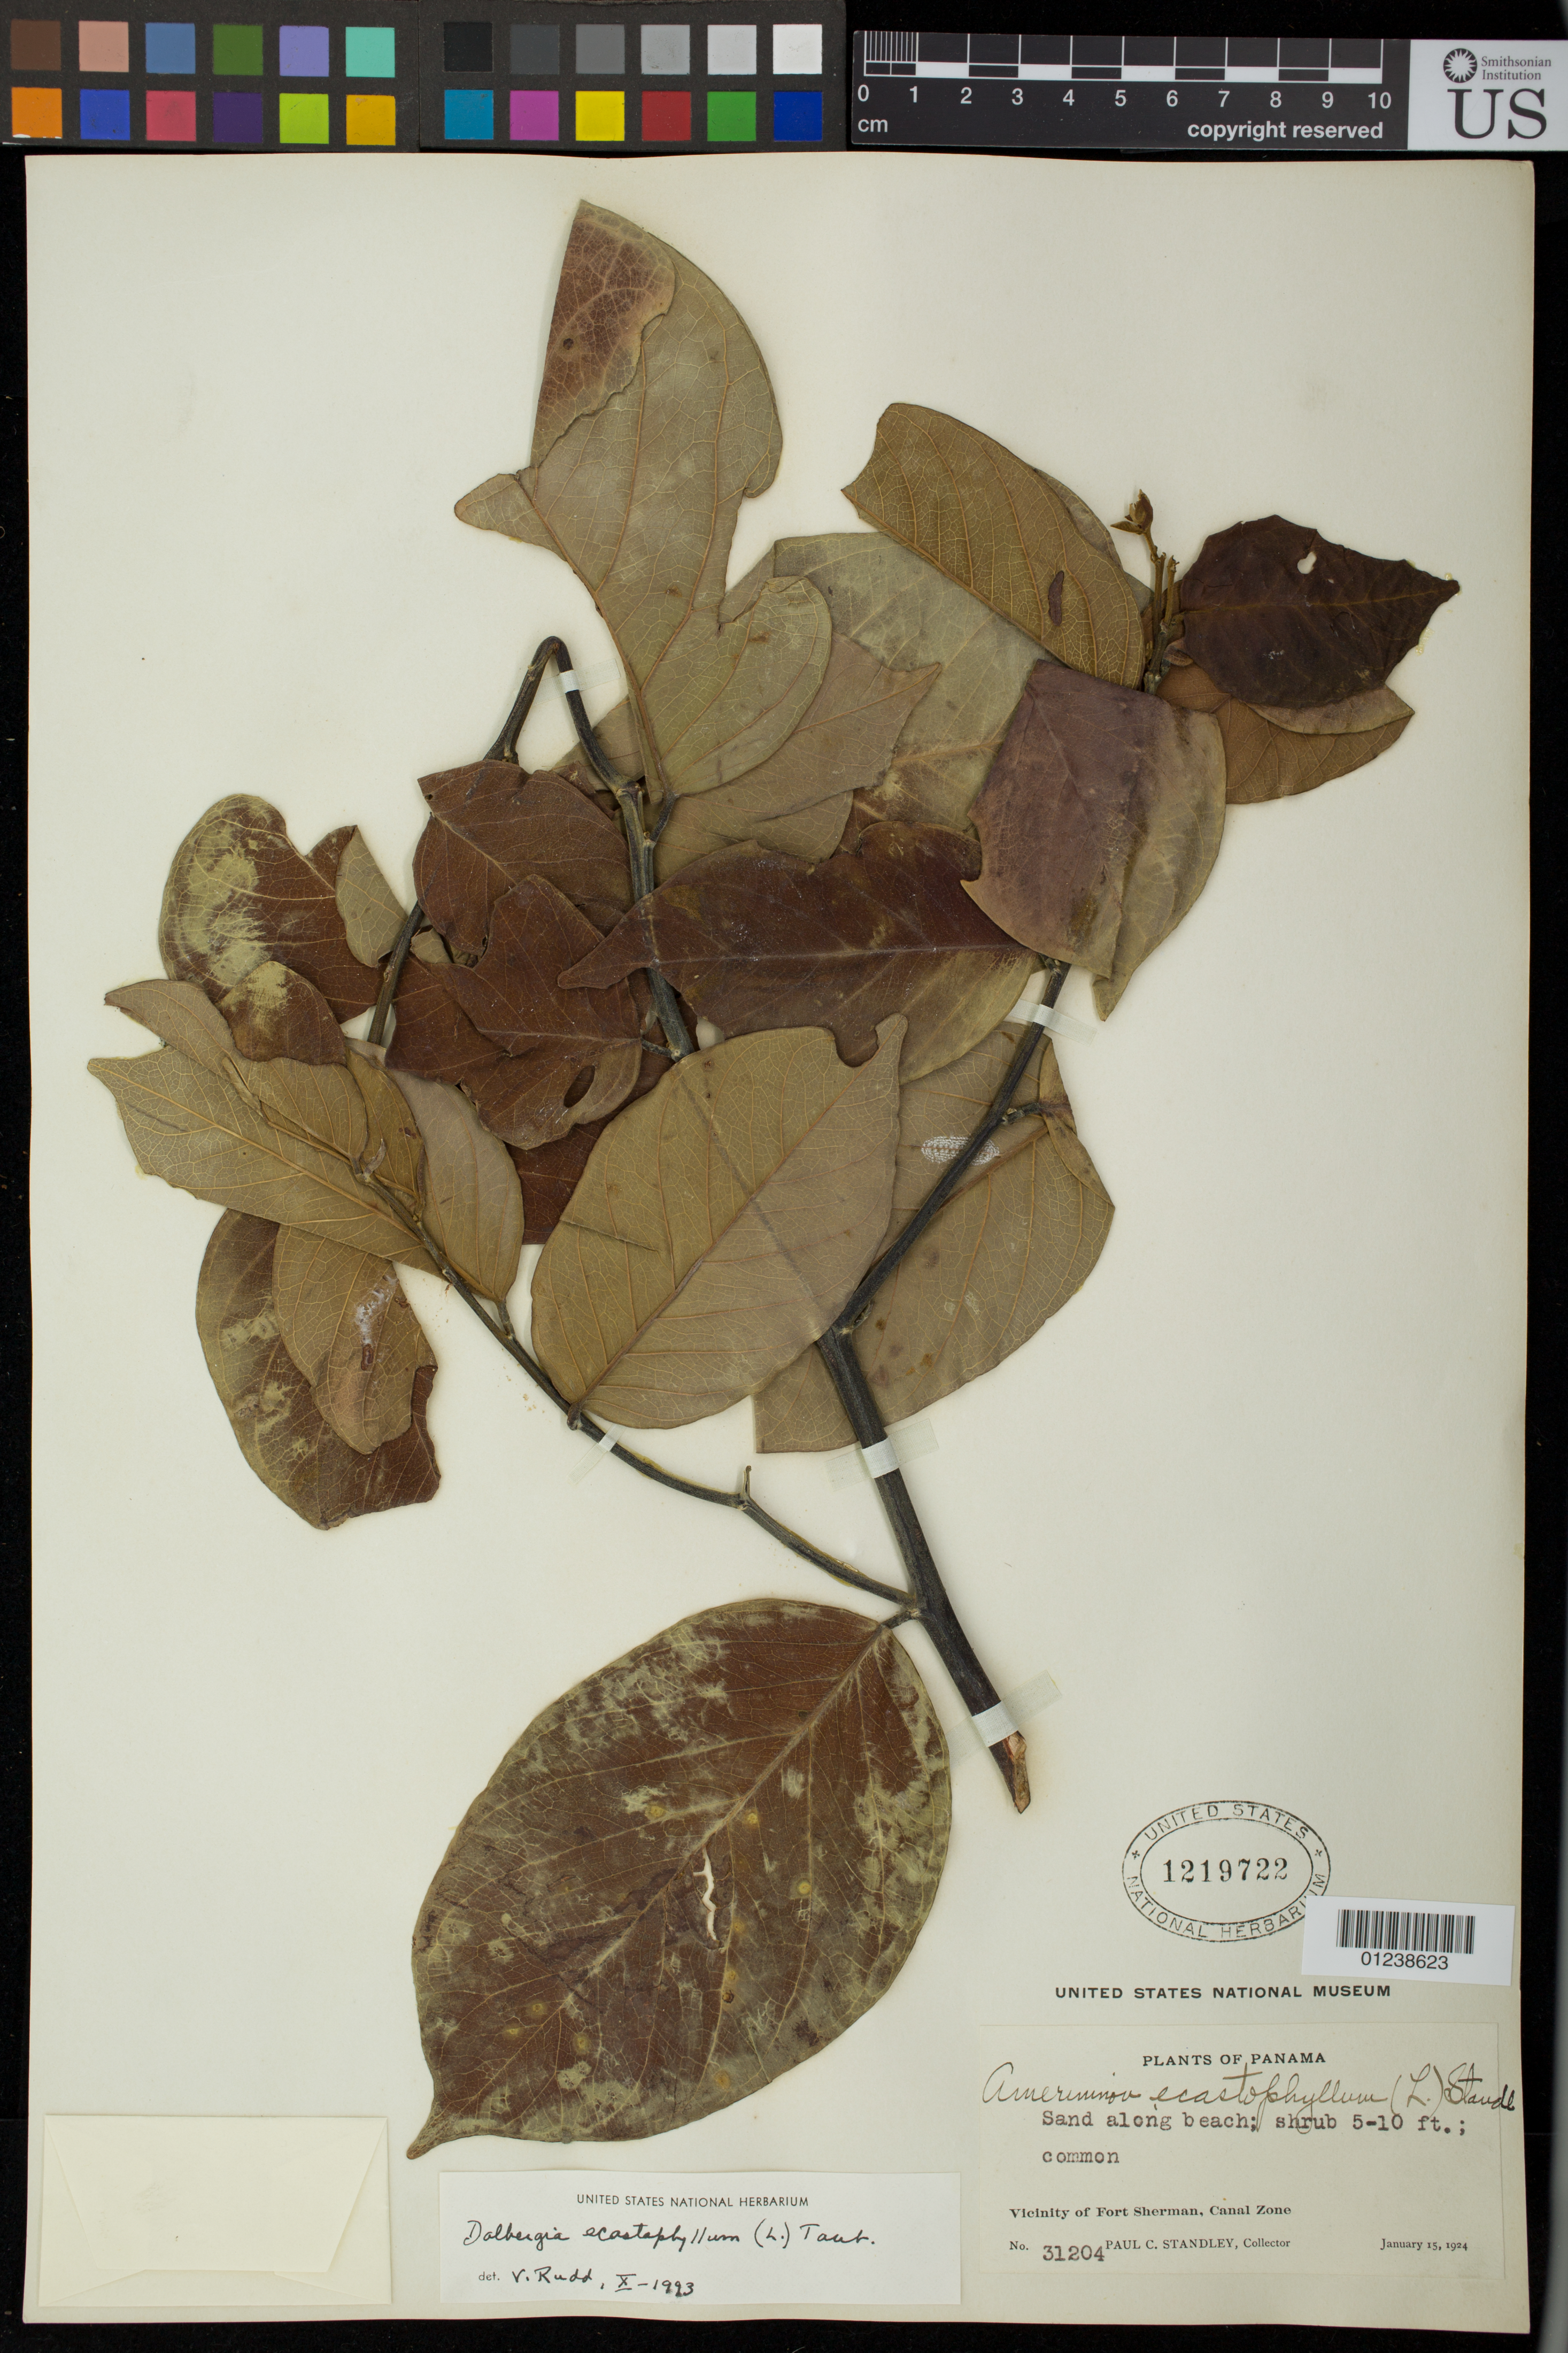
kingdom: Plantae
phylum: Tracheophyta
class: Magnoliopsida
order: Fabales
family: Fabaceae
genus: Dalbergia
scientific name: Dalbergia ecastaphyllum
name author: (L.) Taub.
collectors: P. C. Standley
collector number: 31204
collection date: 1924-01-15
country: Panama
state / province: Colón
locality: Sand along beach.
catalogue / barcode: US 1219722